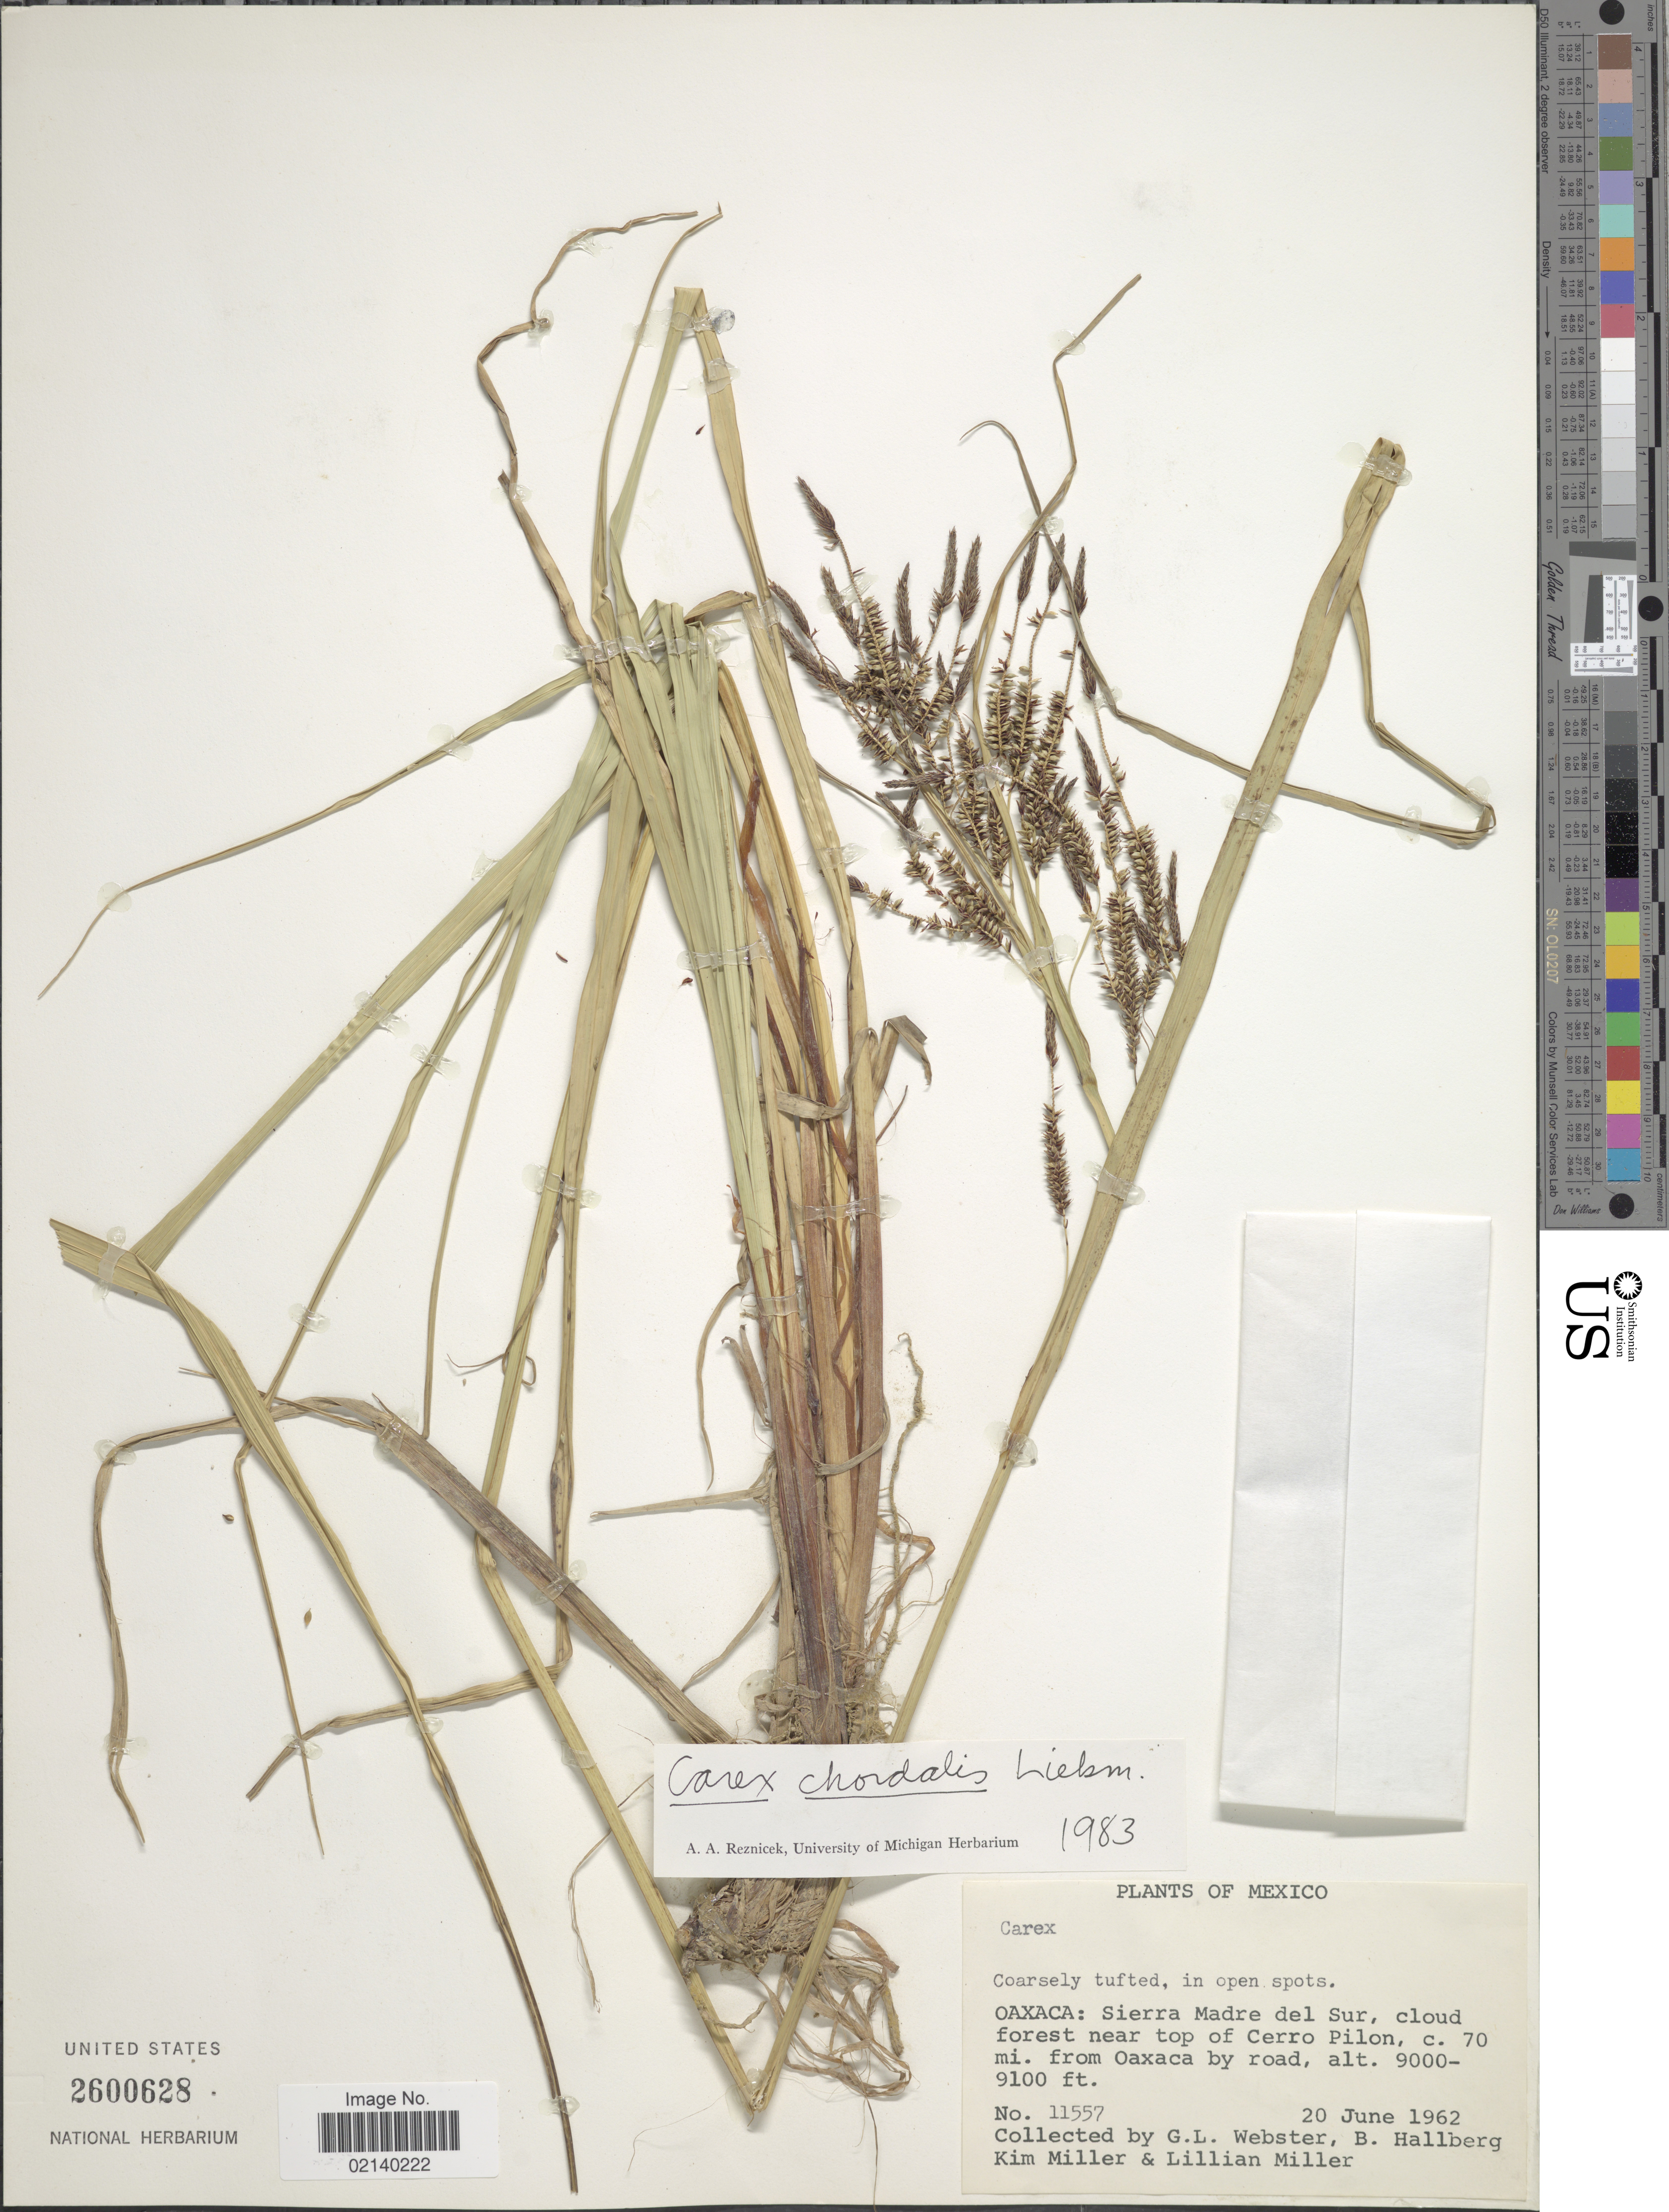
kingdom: Plantae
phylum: Tracheophyta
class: Liliopsida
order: Poales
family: Cyperaceae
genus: Carex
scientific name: Carex chordalis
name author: Liebm.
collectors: G. L. Webster, B. Hallberg, K. Miller & L. Miller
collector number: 11557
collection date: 1962-06-20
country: Mexico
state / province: Oaxaca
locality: Sierra Madre del Sur, cloud forest near top of Cerro Pilon, c. 70 mi. from Oaxaca by road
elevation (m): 2743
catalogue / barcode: US 2600628